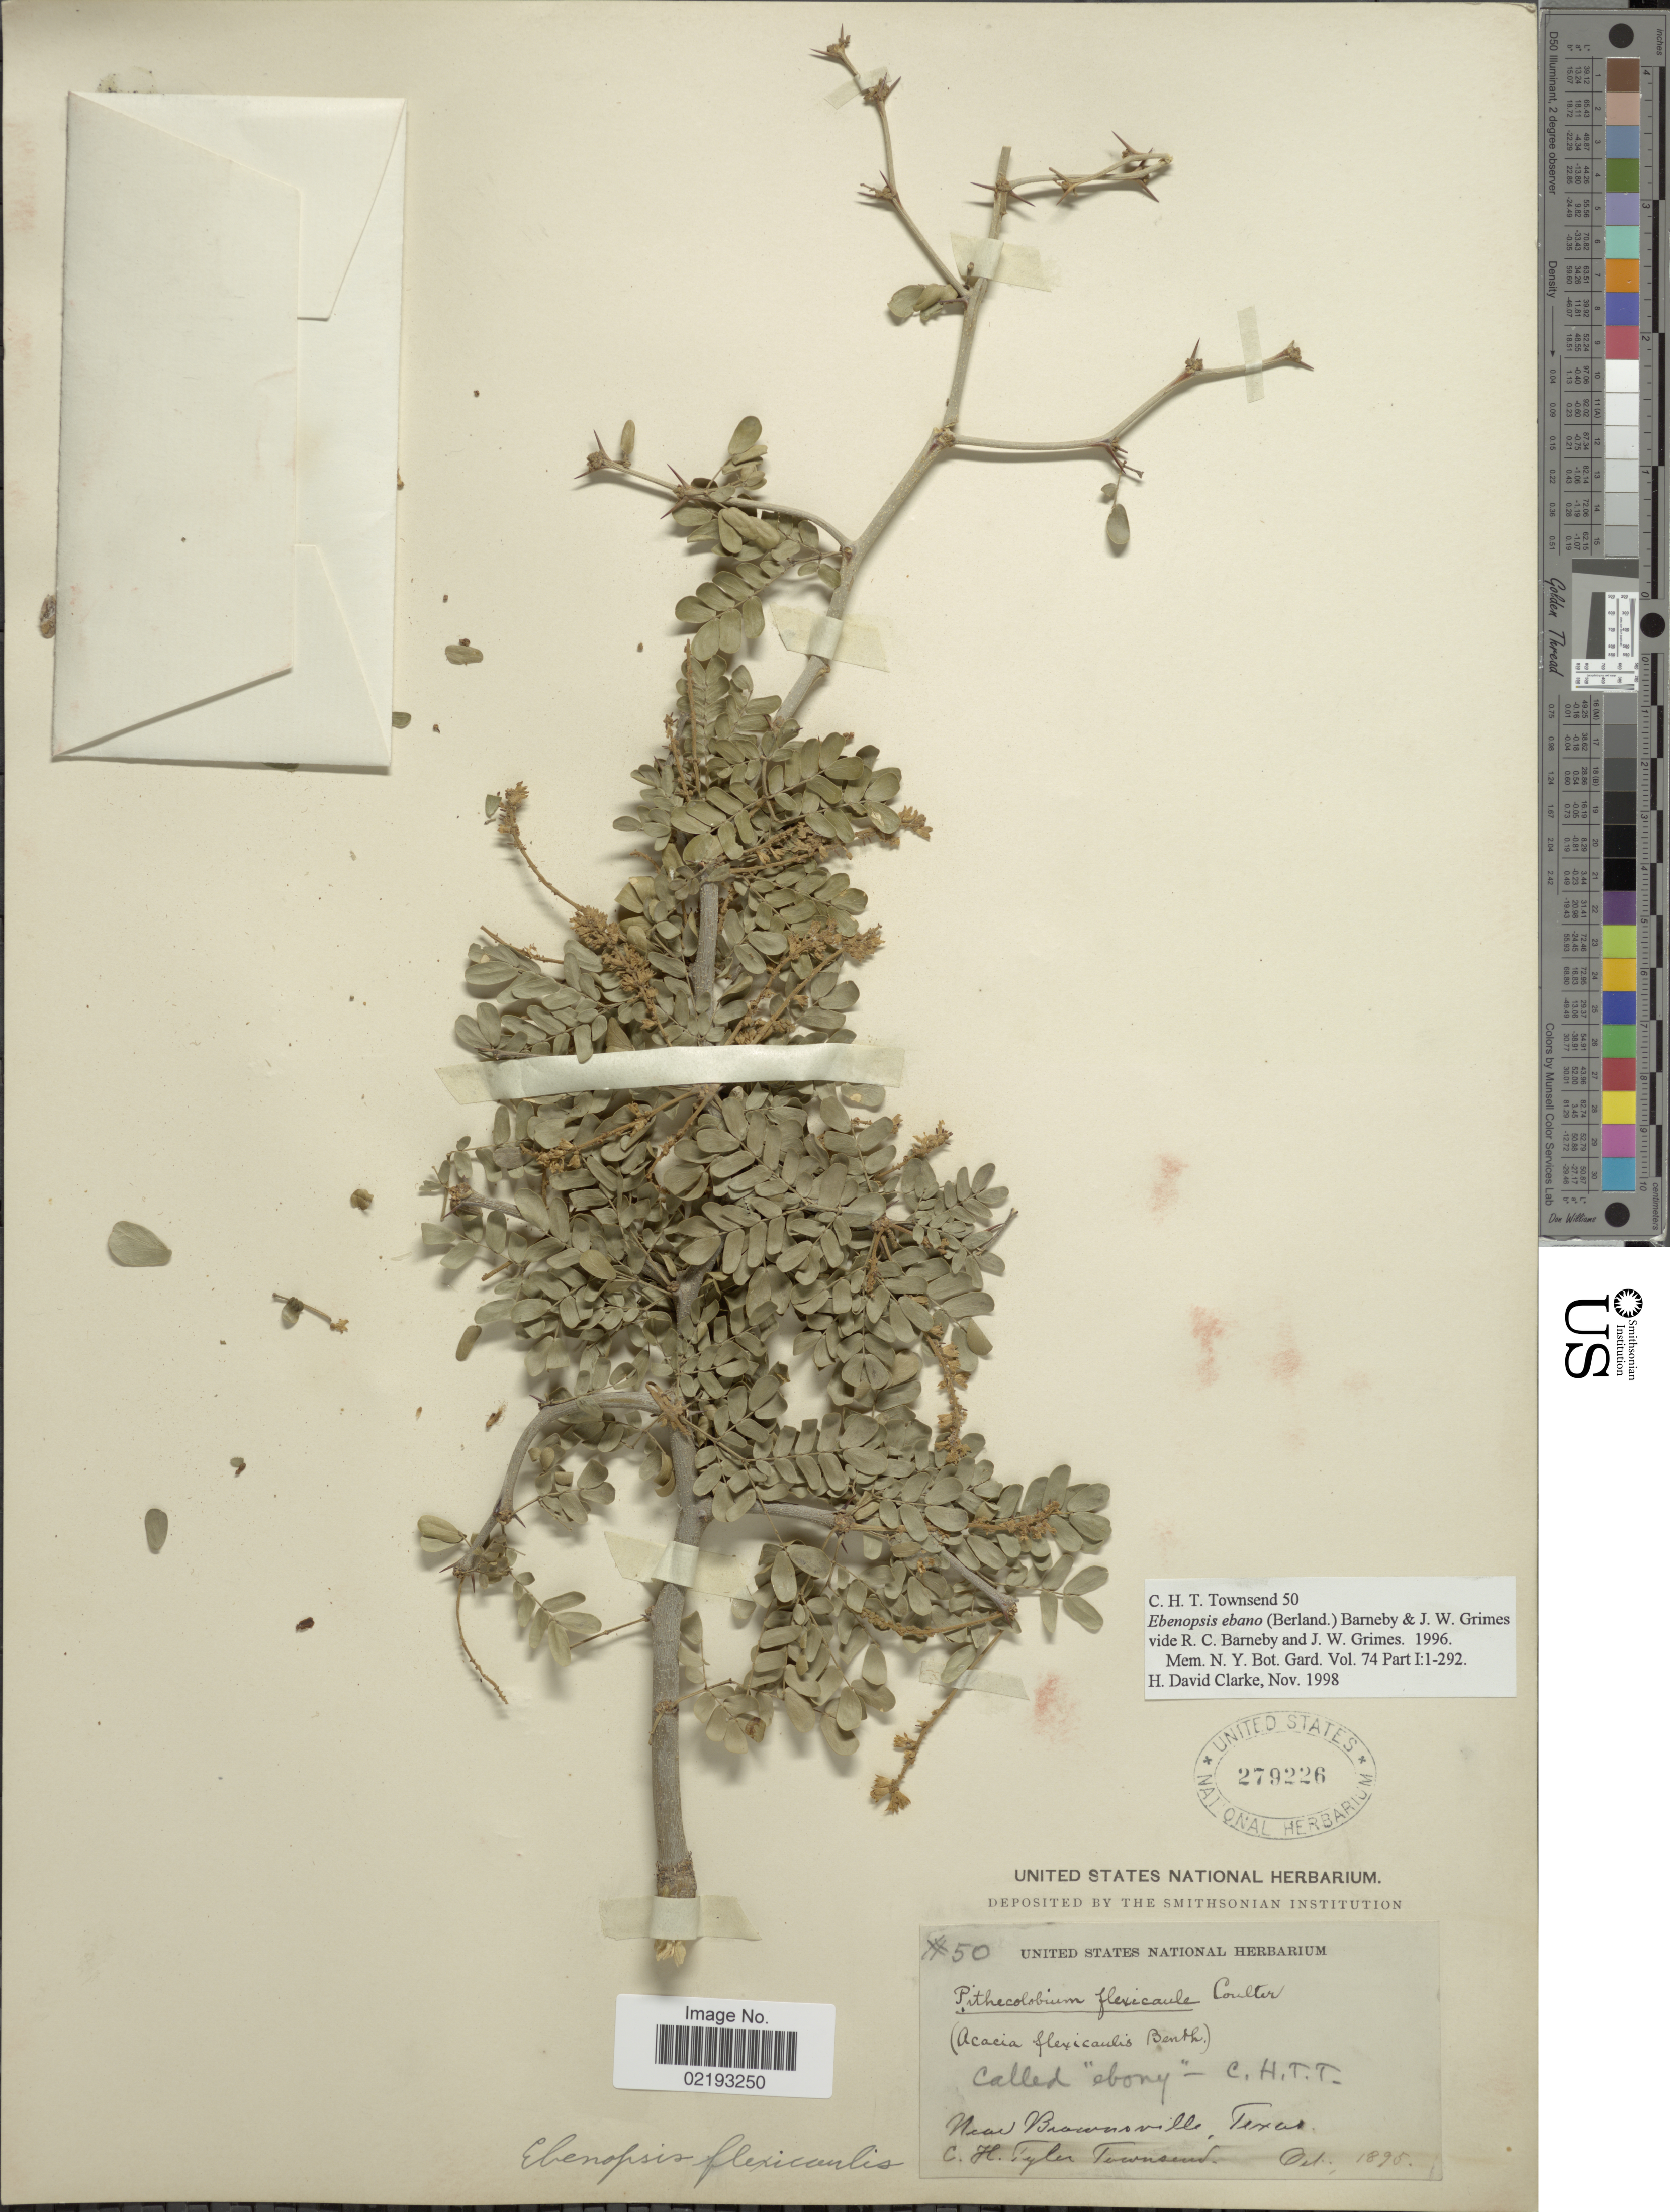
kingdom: Plantae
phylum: Tracheophyta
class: Magnoliopsida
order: Fabales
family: Fabaceae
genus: Ebenopsis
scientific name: Ebenopsis ebano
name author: (Berland.) Barneby & J.W. Grimes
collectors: C. H. T. Townsend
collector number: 50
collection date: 1895-10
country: United States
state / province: Texas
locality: Near Brownsville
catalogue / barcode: US 279226